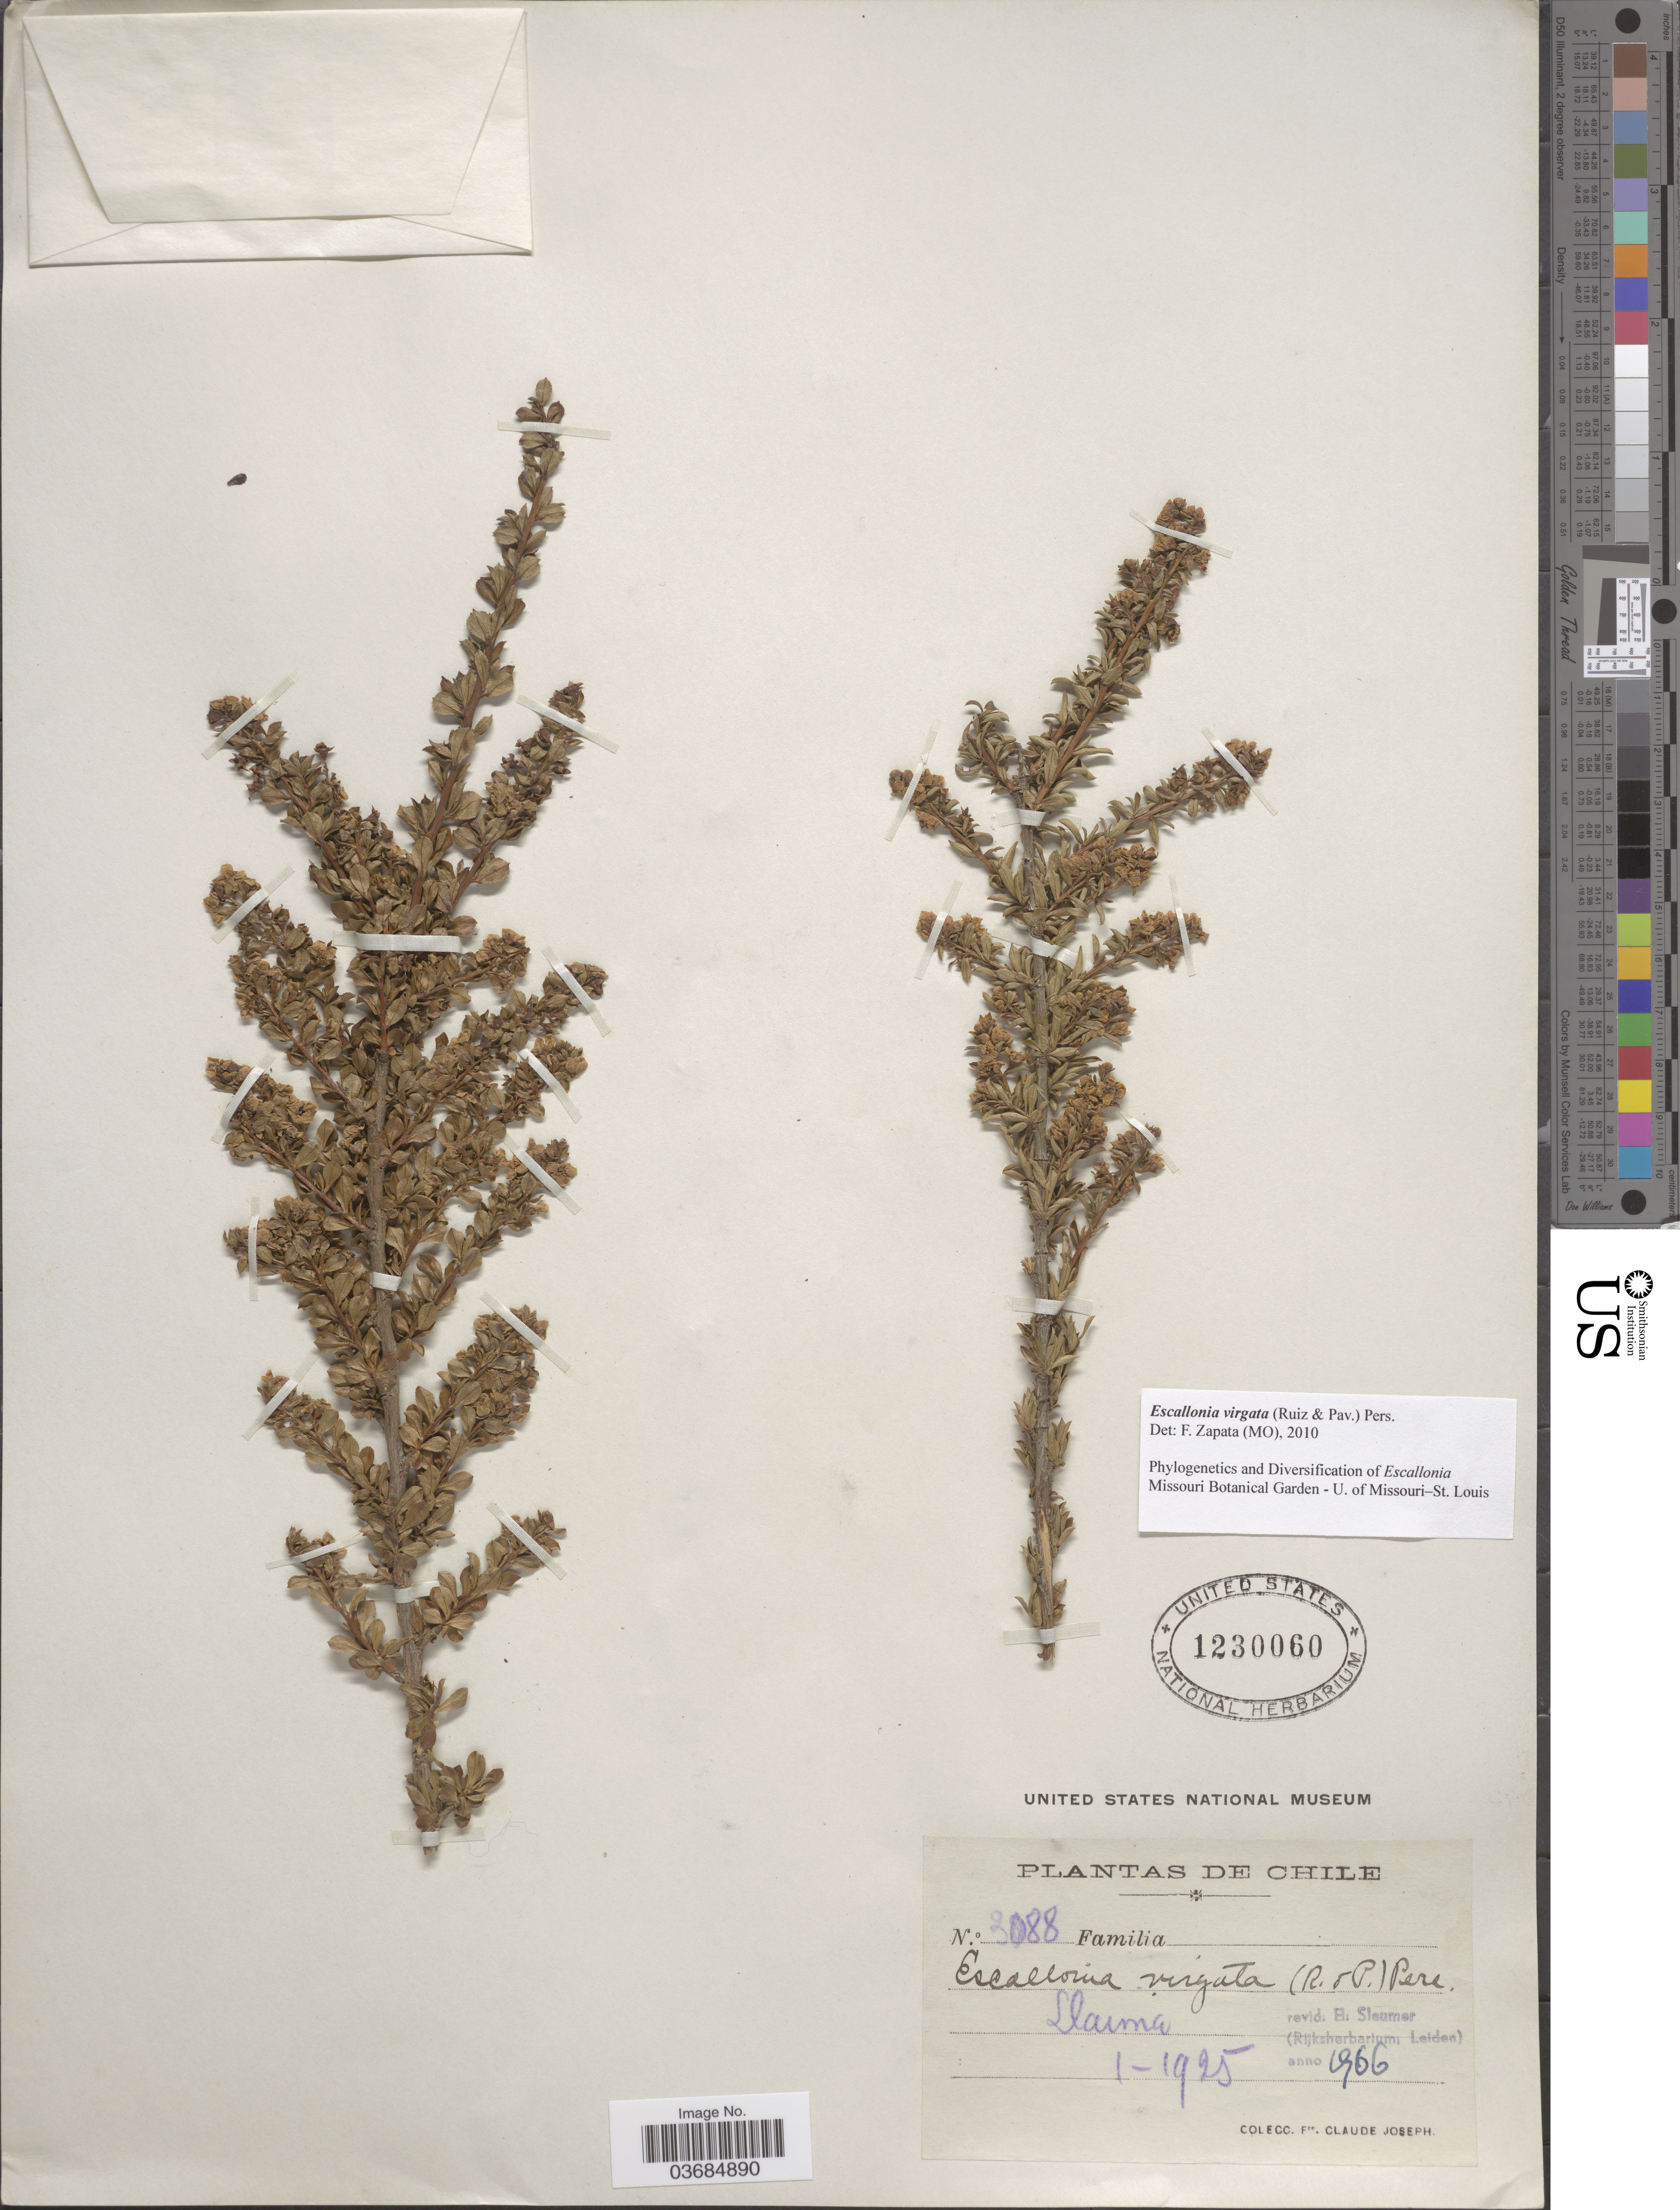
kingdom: Plantae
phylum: Tracheophyta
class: Magnoliopsida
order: Escalloniales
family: Escalloniaceae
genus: Escallonia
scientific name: Escallonia virgata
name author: (Ruiz & Pav.) Pers.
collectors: Bro. Claude-Joseph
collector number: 3088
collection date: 1925-01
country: Chile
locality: Llaima.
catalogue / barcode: US 1230060